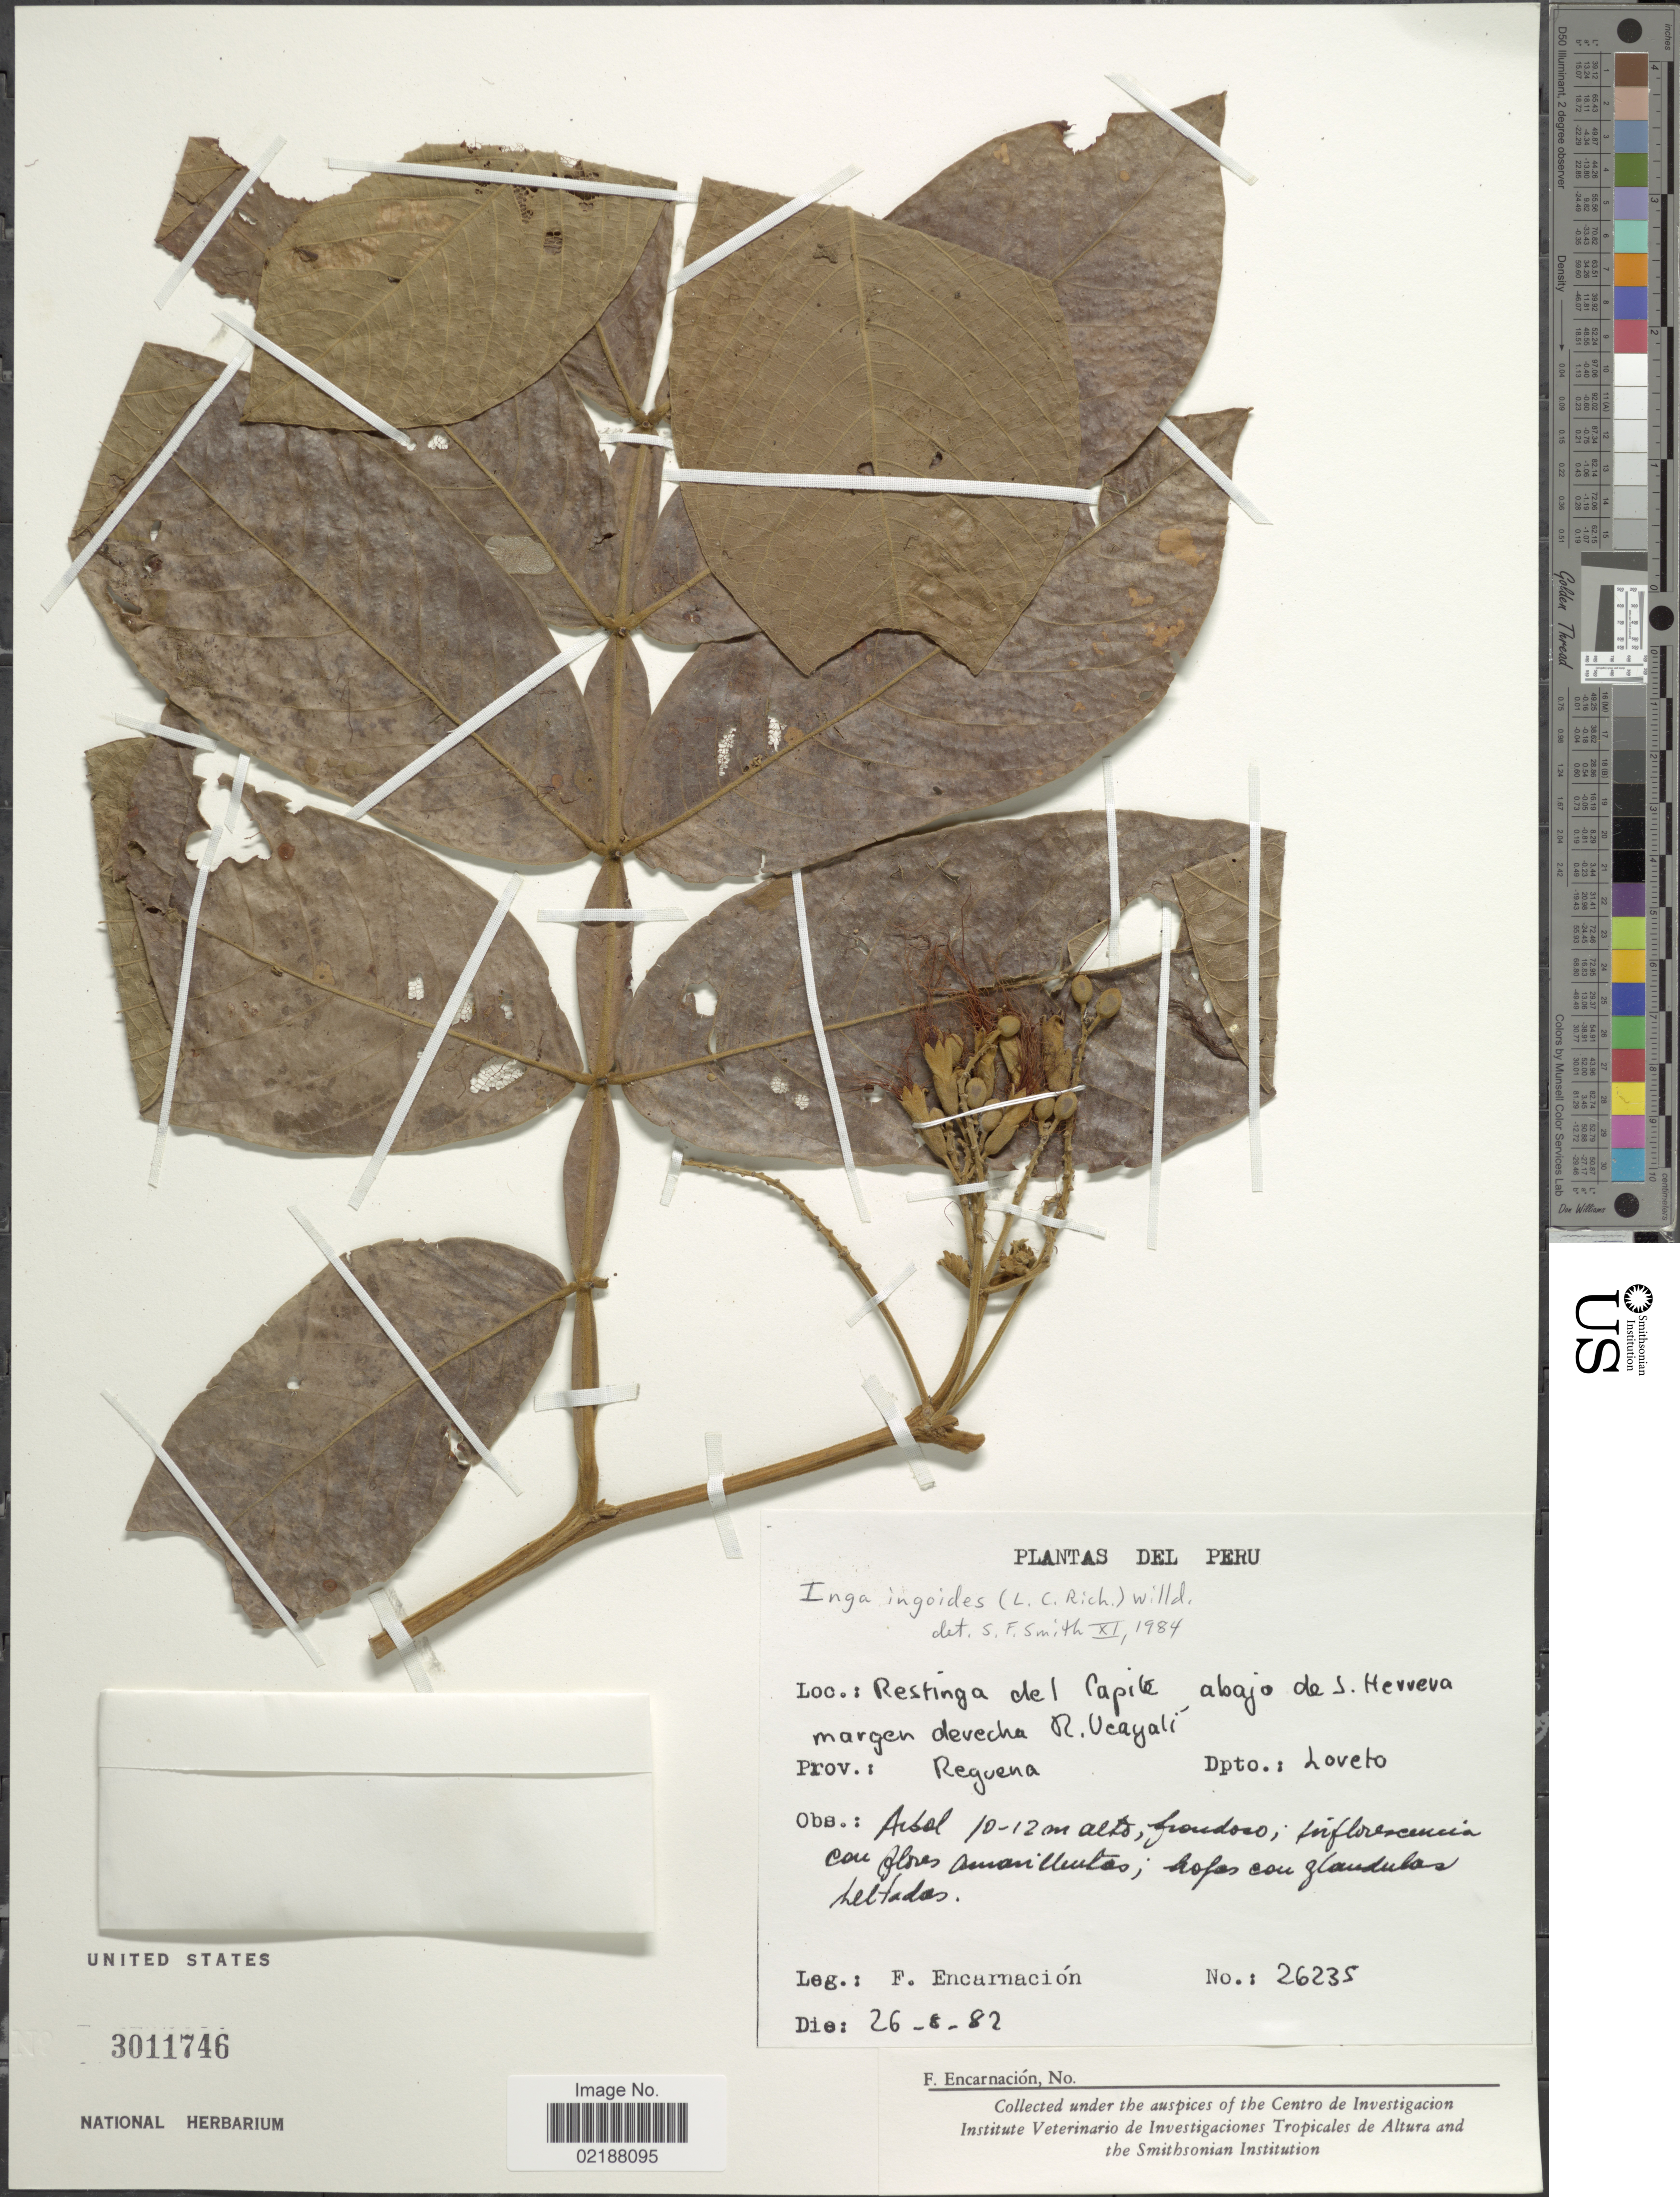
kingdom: Plantae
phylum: Tracheophyta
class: Magnoliopsida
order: Fabales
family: Fabaceae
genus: Inga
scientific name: Inga ingoides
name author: (Rich.) Willd.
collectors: F. Encarnación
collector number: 26235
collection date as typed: Transcribed d/m/y: 26/8/82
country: Peru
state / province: Loreto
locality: Restinga del Capite abajo de S. Herrera margen derecha R. Ucayalí. Prov.: Reguena. Dpto.: Loreto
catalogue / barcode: US 3011746